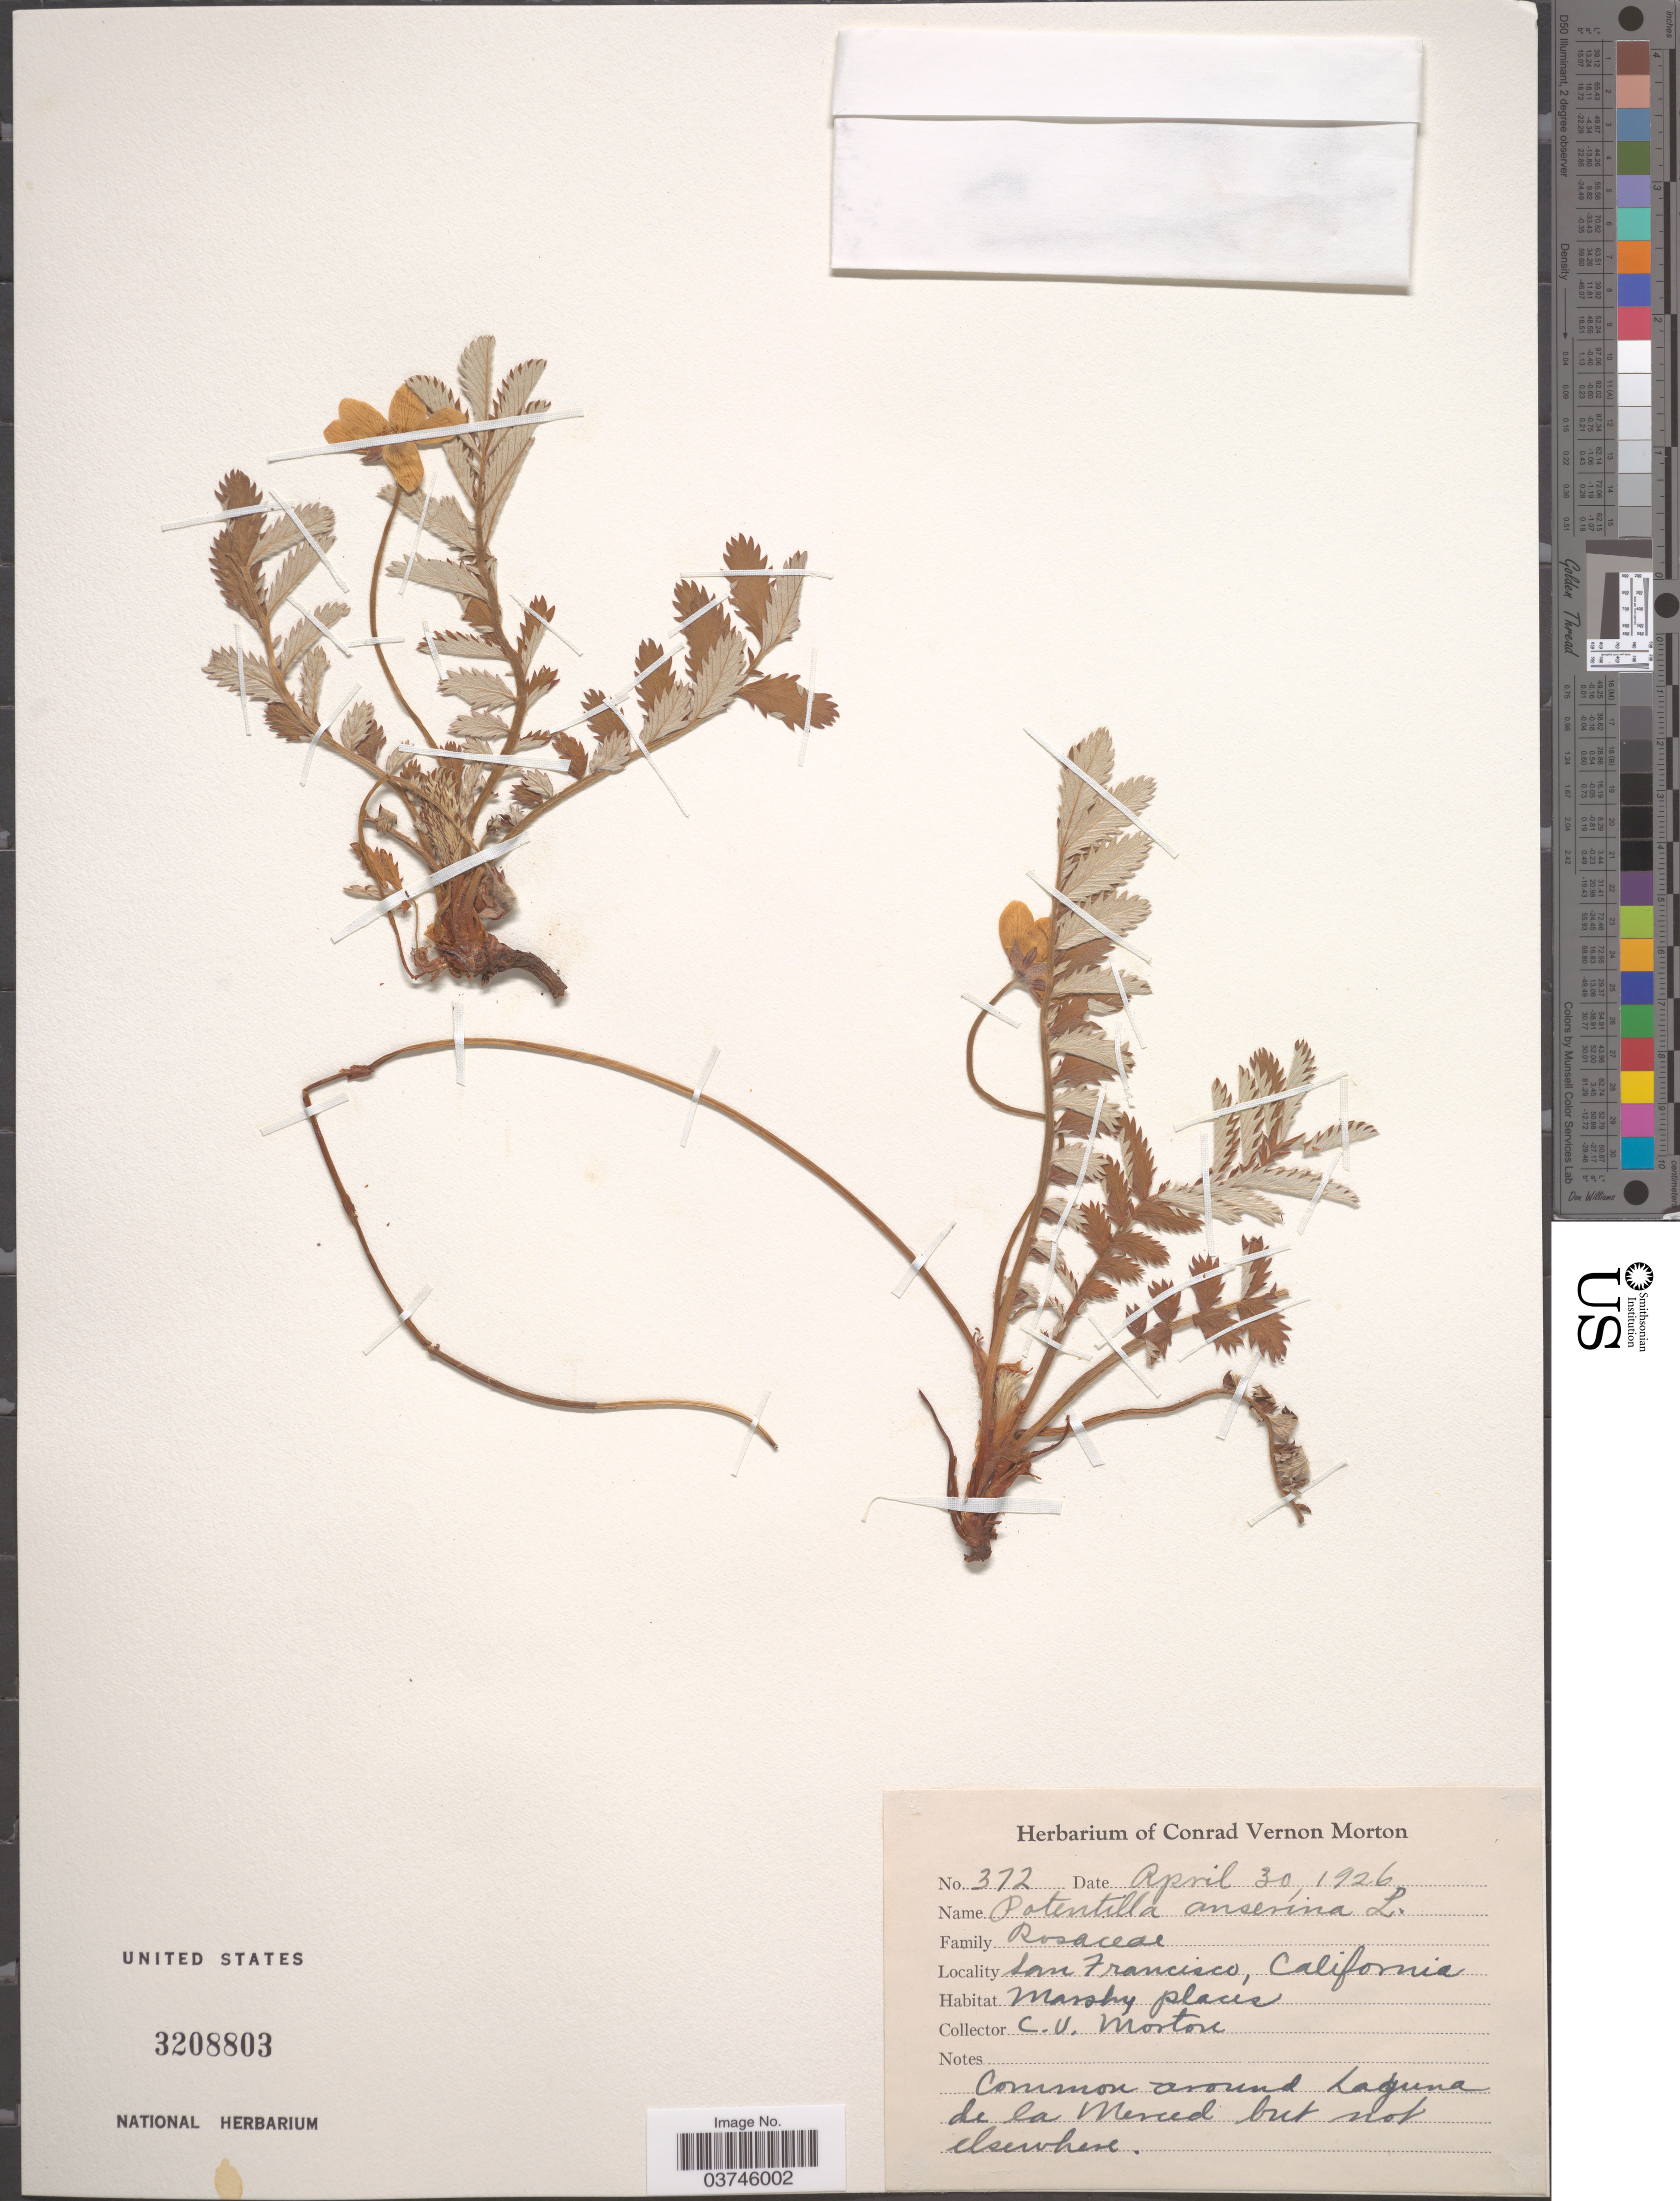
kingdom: Plantae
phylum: Tracheophyta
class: Magnoliopsida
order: Rosales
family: Rosaceae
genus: Argentina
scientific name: Argentina anserina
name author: (L.) Rydb.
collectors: C. V. Morton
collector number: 372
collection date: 1926-04-30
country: United States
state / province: California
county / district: San Francisco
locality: San Francisco. Around Laguna de la Merced.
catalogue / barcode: US 3208803